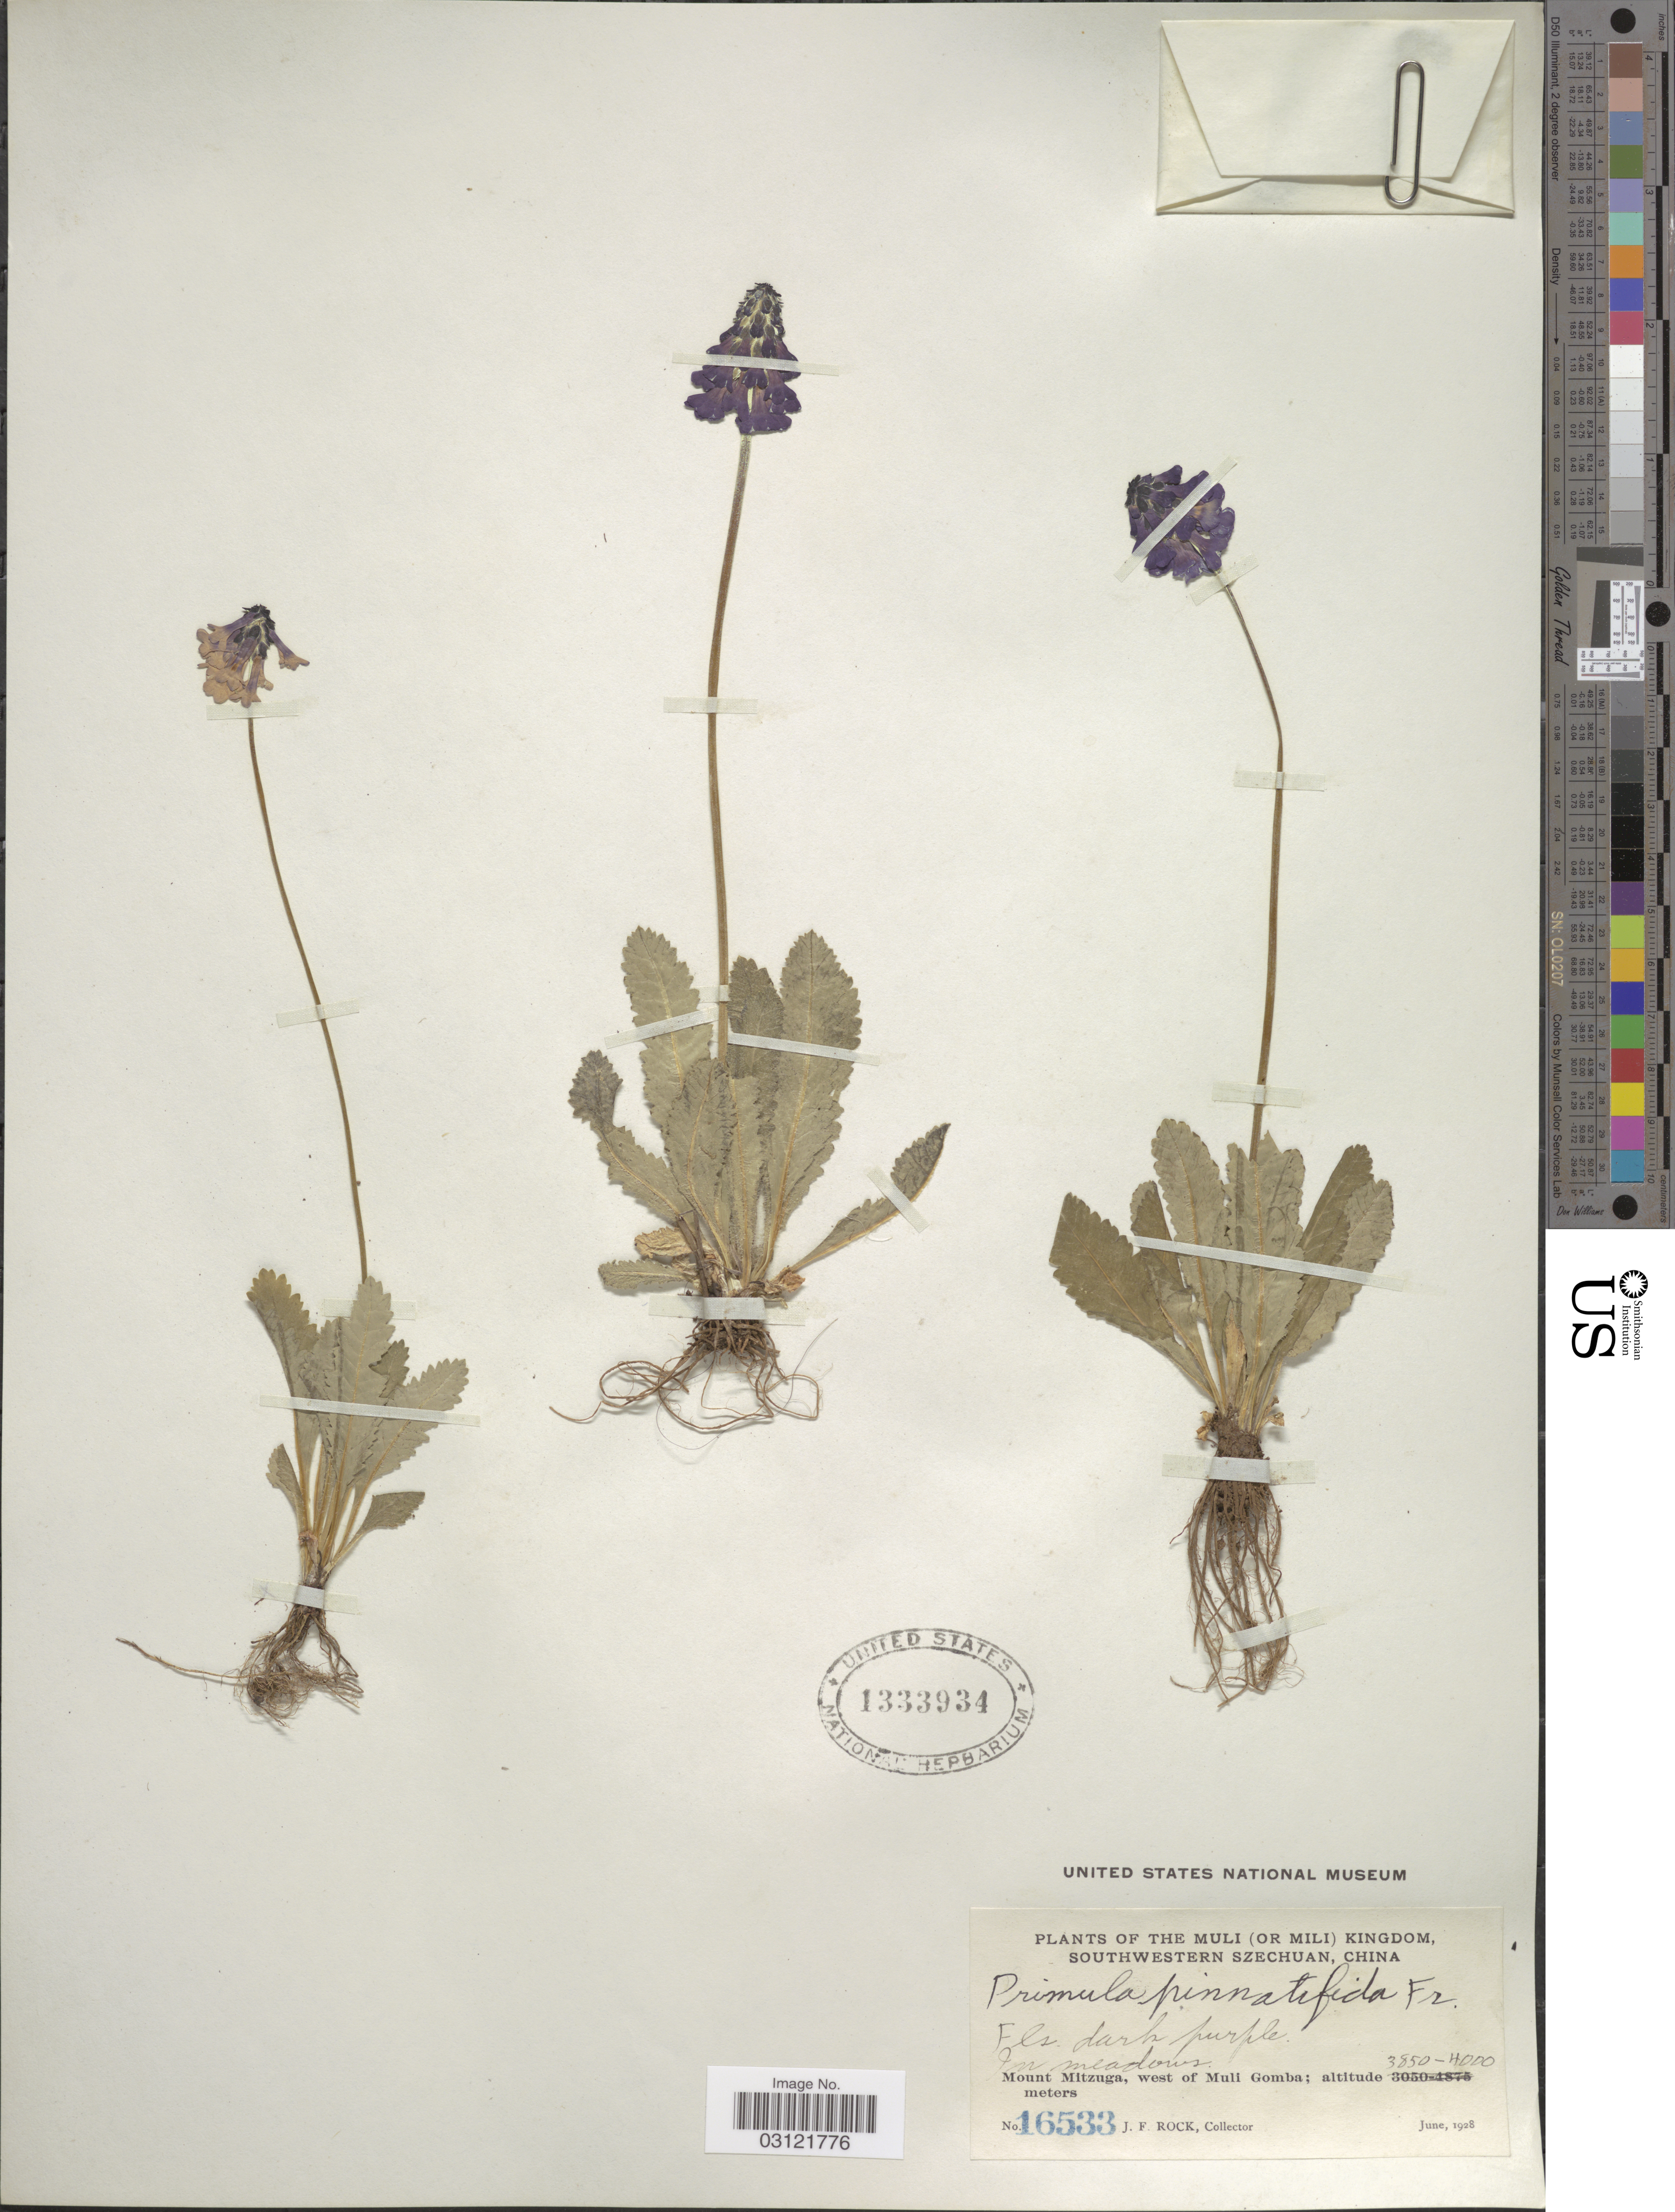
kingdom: Plantae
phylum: Tracheophyta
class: Magnoliopsida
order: Ericales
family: Primulaceae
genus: Primula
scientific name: Primula pinnatifida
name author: Franch.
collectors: J. Rock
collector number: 16533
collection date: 1928-06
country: China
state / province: Sichuan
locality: The Muli (or Mili) Kingdom, Southwestern Szechuan. Mount Mitzuga, west of Muli Gomba.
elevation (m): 3850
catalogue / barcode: US 1333934